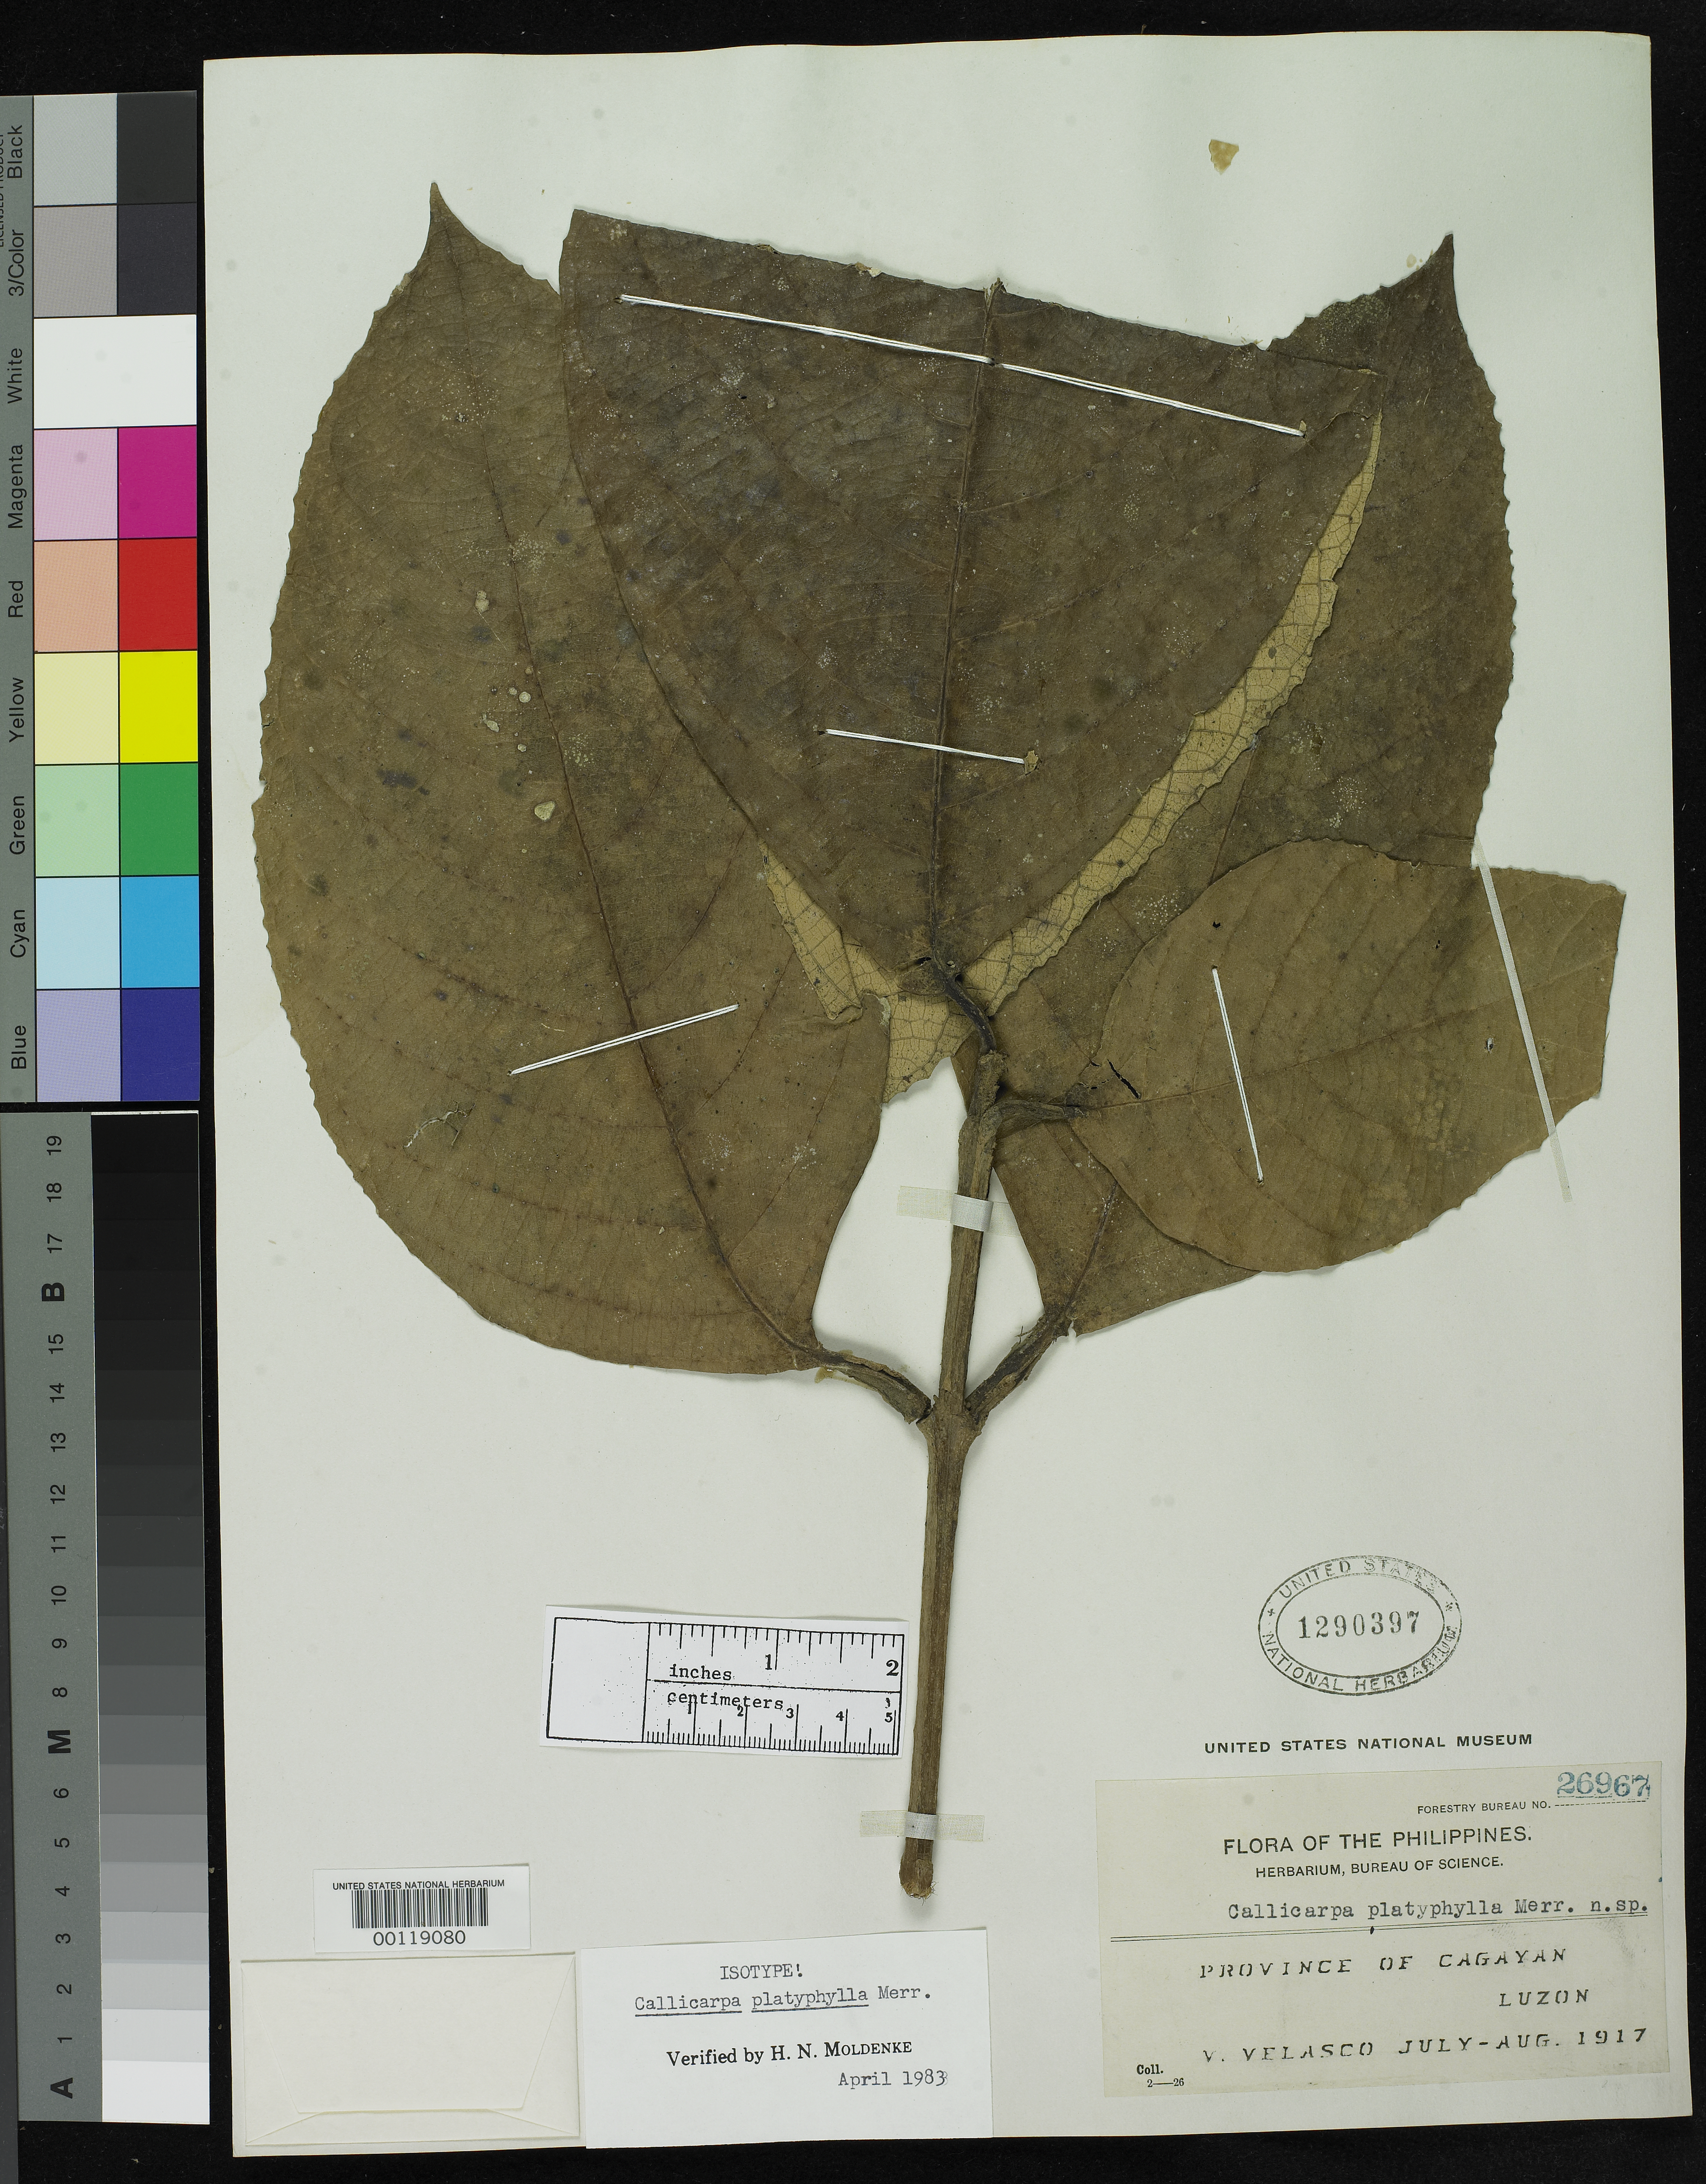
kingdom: Plantae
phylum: Tracheophyta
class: Magnoliopsida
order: Lamiales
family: Lamiaceae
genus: Callicarpa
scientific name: Callicarpa platyphylla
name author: Merr.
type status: Isotype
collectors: L. Velasco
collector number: For. Bur. 26967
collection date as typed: Aug 1917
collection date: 1917-08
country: Philippines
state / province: Cagayan Valley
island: Luzon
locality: Pamplona. Cagayan.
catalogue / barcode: US 1290397